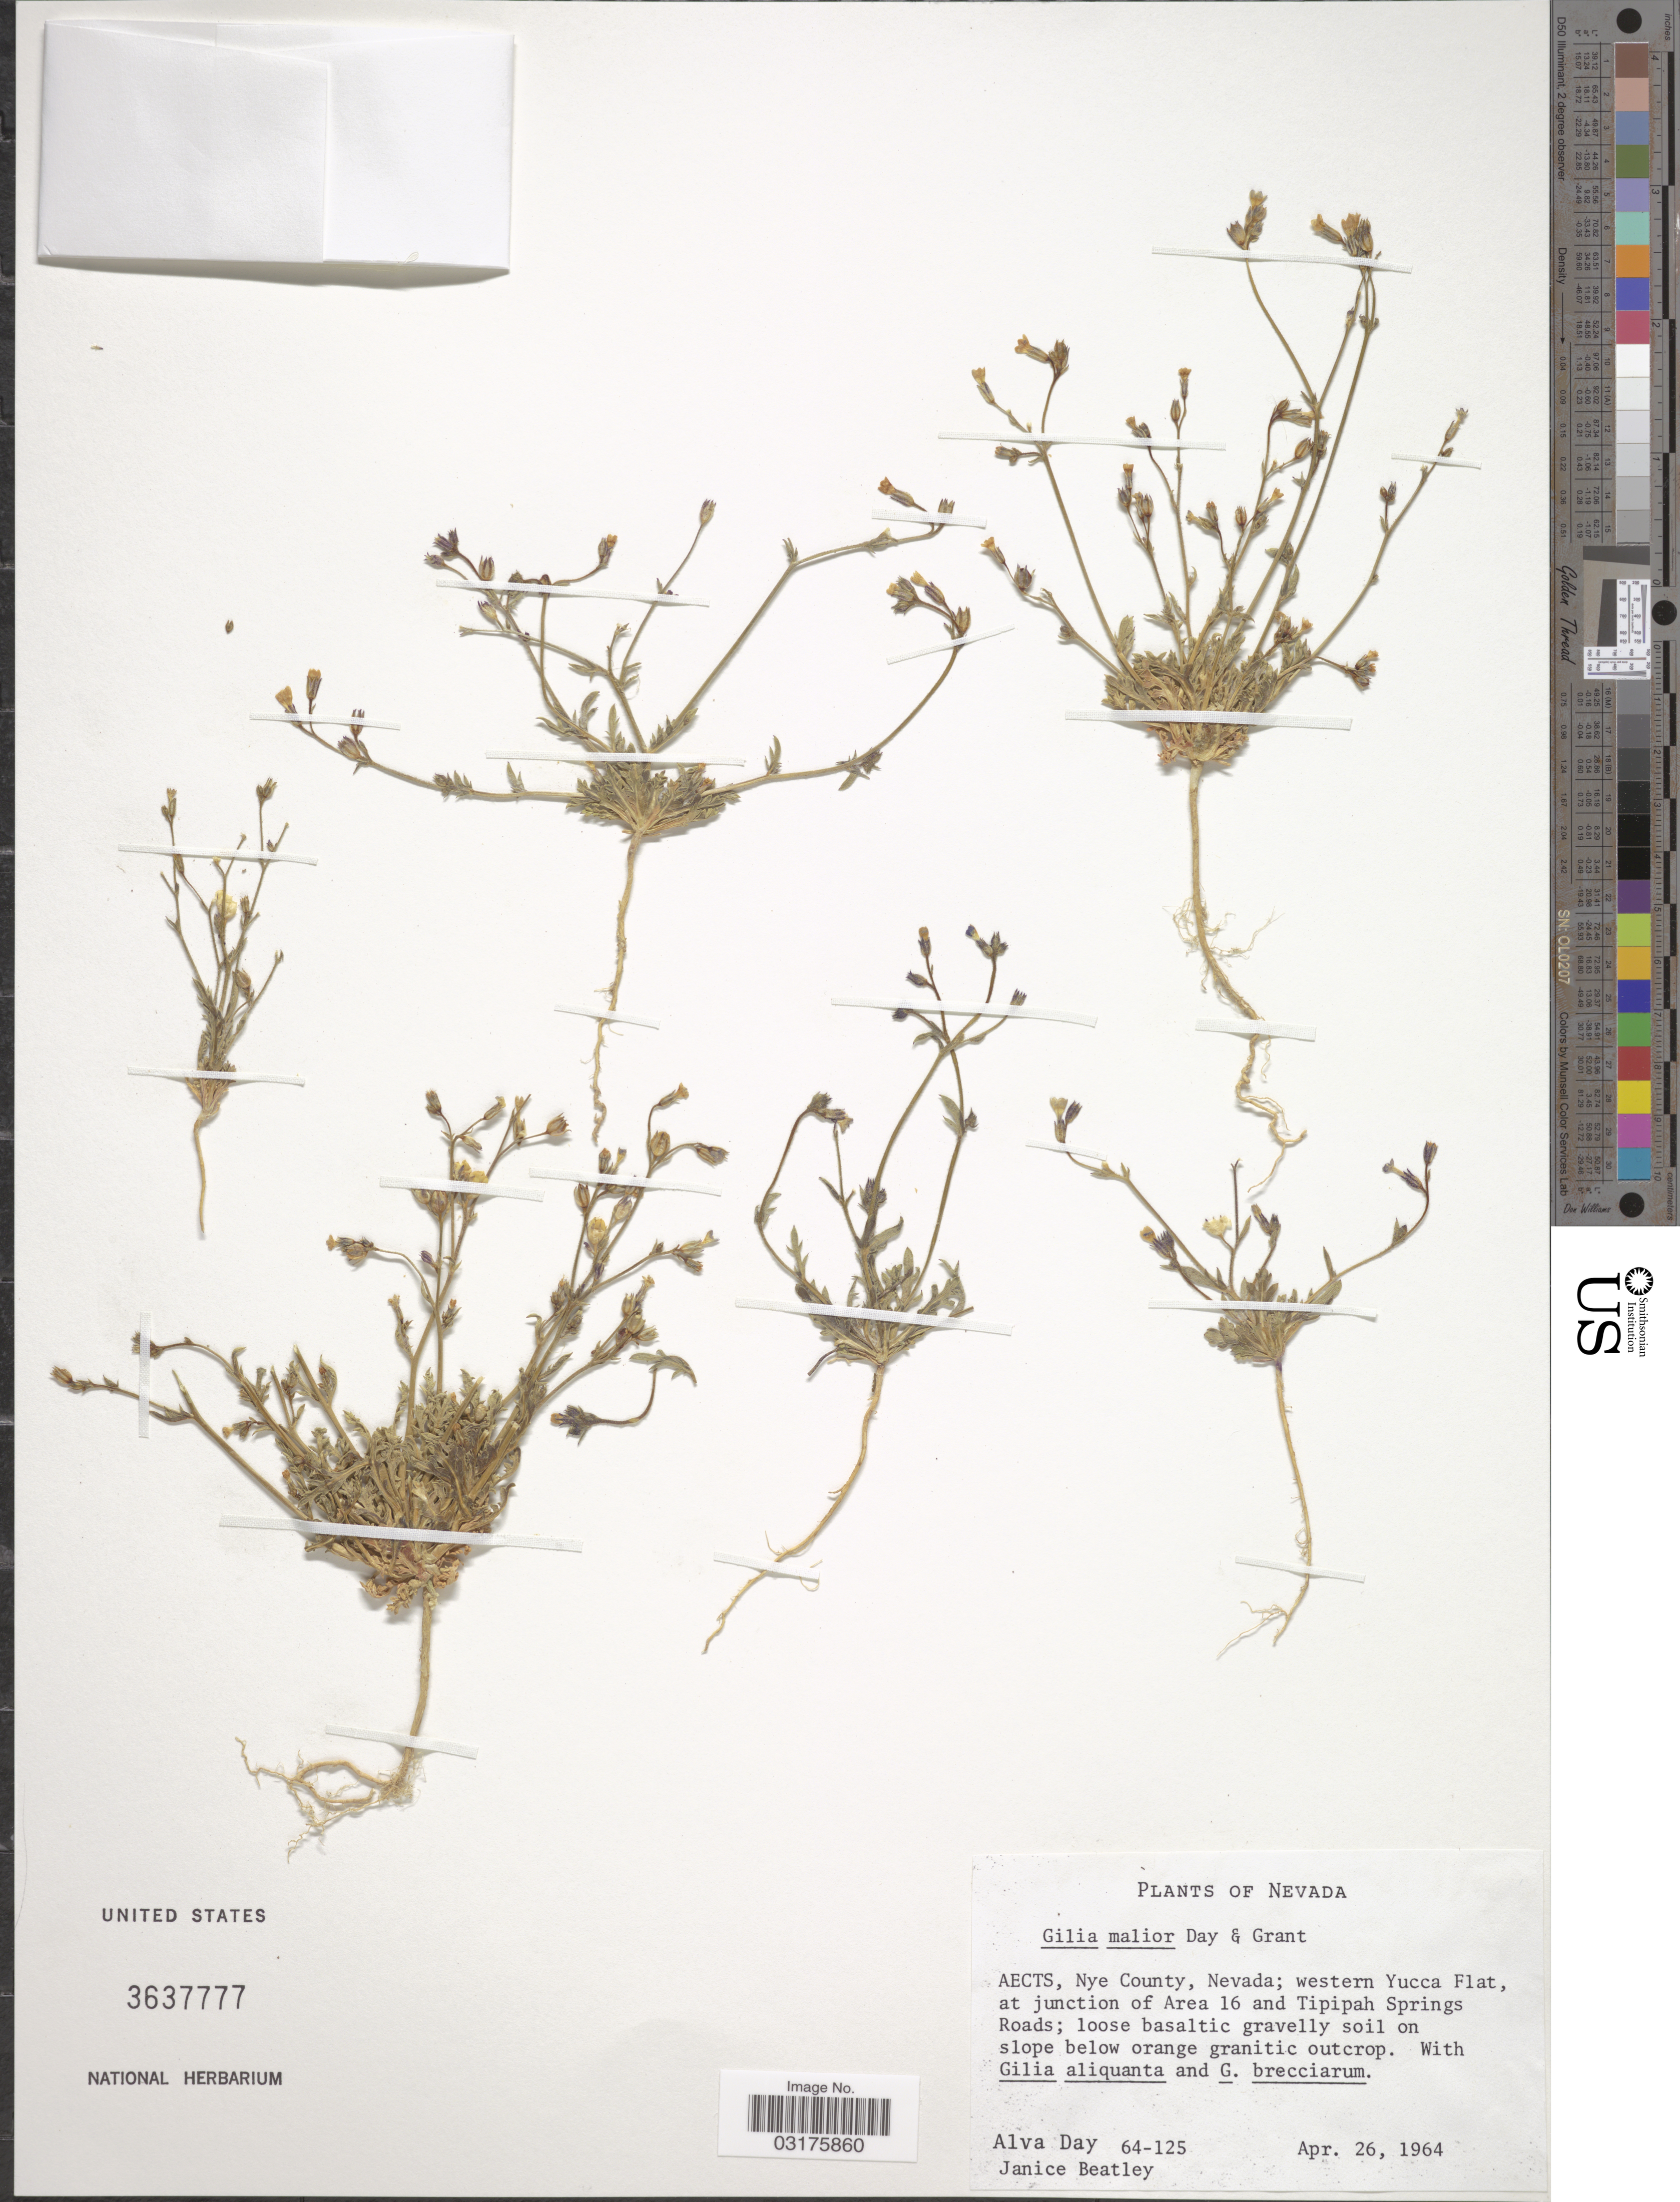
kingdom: Plantae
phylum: Tracheophyta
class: Magnoliopsida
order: Ericales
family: Polemoniaceae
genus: Gilia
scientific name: Gilia malior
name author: Day & V.E. Grant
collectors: A. G. Day & J. C. Beatley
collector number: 64-125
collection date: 1964-04-26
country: United States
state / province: Nevada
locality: AECTS, Nye County; western Yucca Flat, at junction of Area 16 and Tipipah Springs Roads.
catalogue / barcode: US 3637777